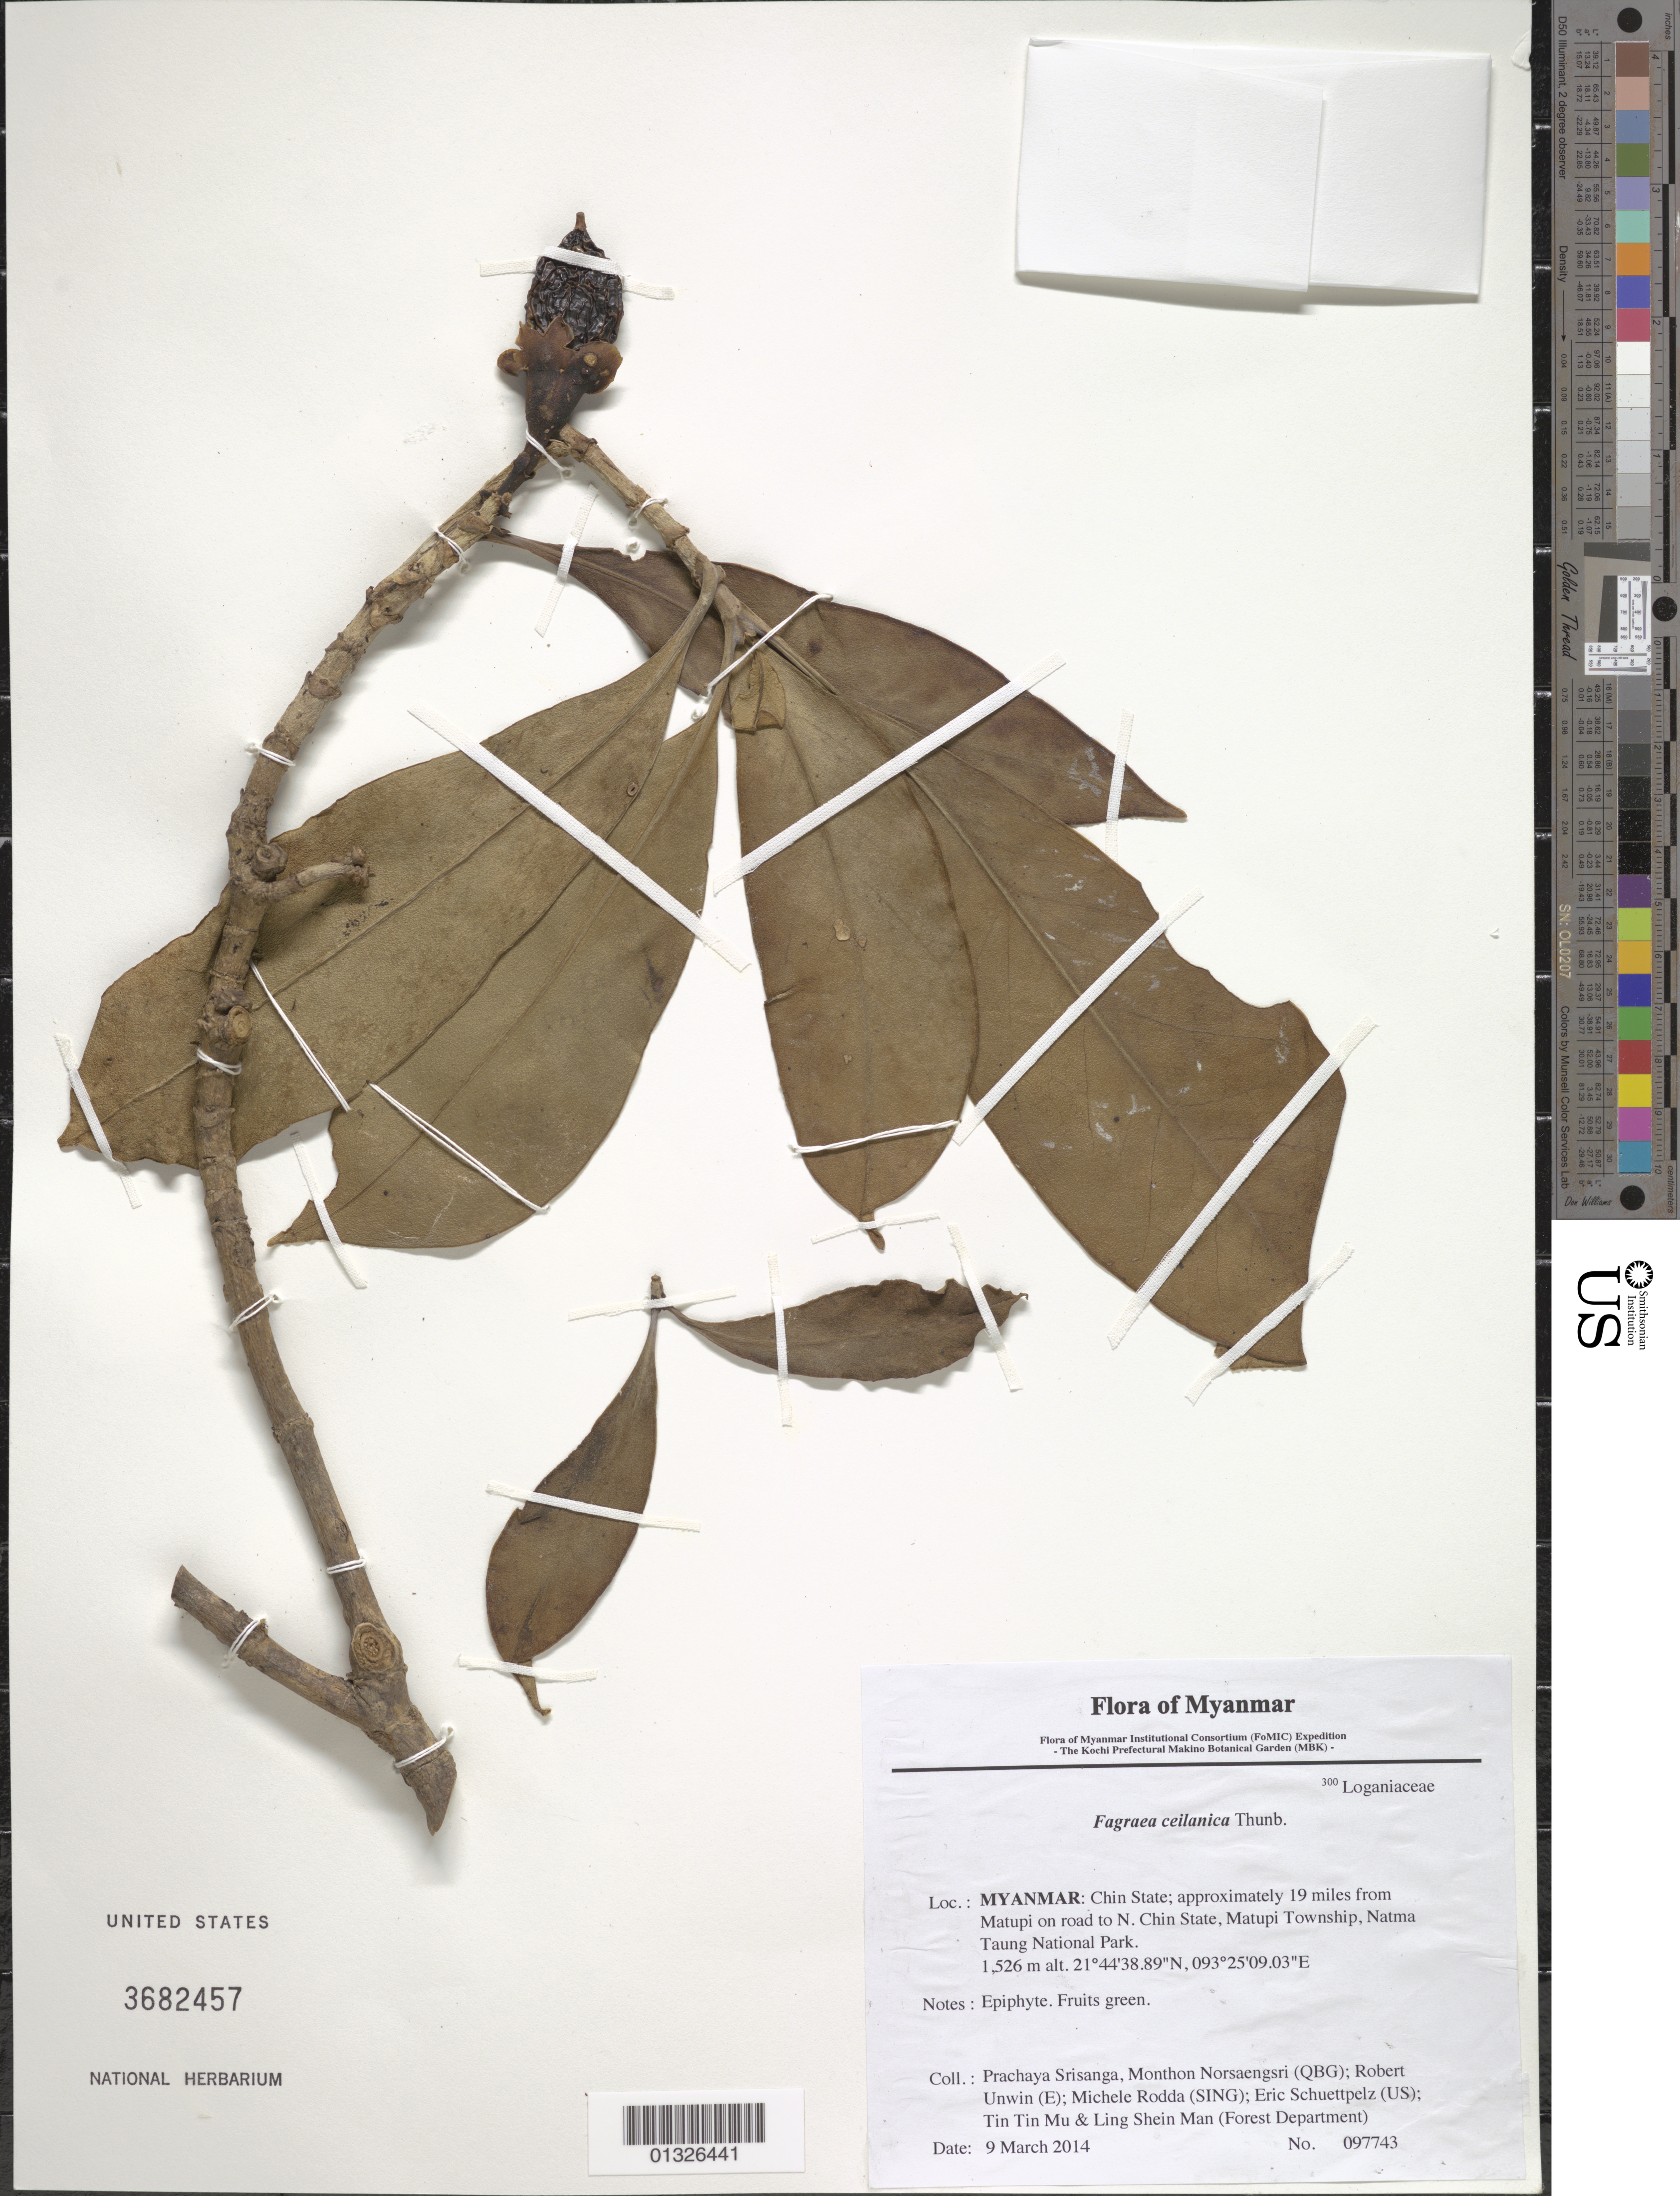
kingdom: Plantae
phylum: Tracheophyta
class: Magnoliopsida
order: Gentianales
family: Gentianaceae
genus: Fagraea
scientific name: Fagraea ceilanica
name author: Thunb.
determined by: Fujikawa, Kazumi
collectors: P. Srisanga, M. Norsaengsri, R. Unwin, M. Rodda, E. Schuettpelz, Tin Tin Mu & Ling Shein Man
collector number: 97743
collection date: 2014-03-09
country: Myanmar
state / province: Chin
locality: Approximately 19 miles from Matupi on road north to N. Chin State, Matupi Township, Natma Taung National Park.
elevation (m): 1526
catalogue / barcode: US 3682457